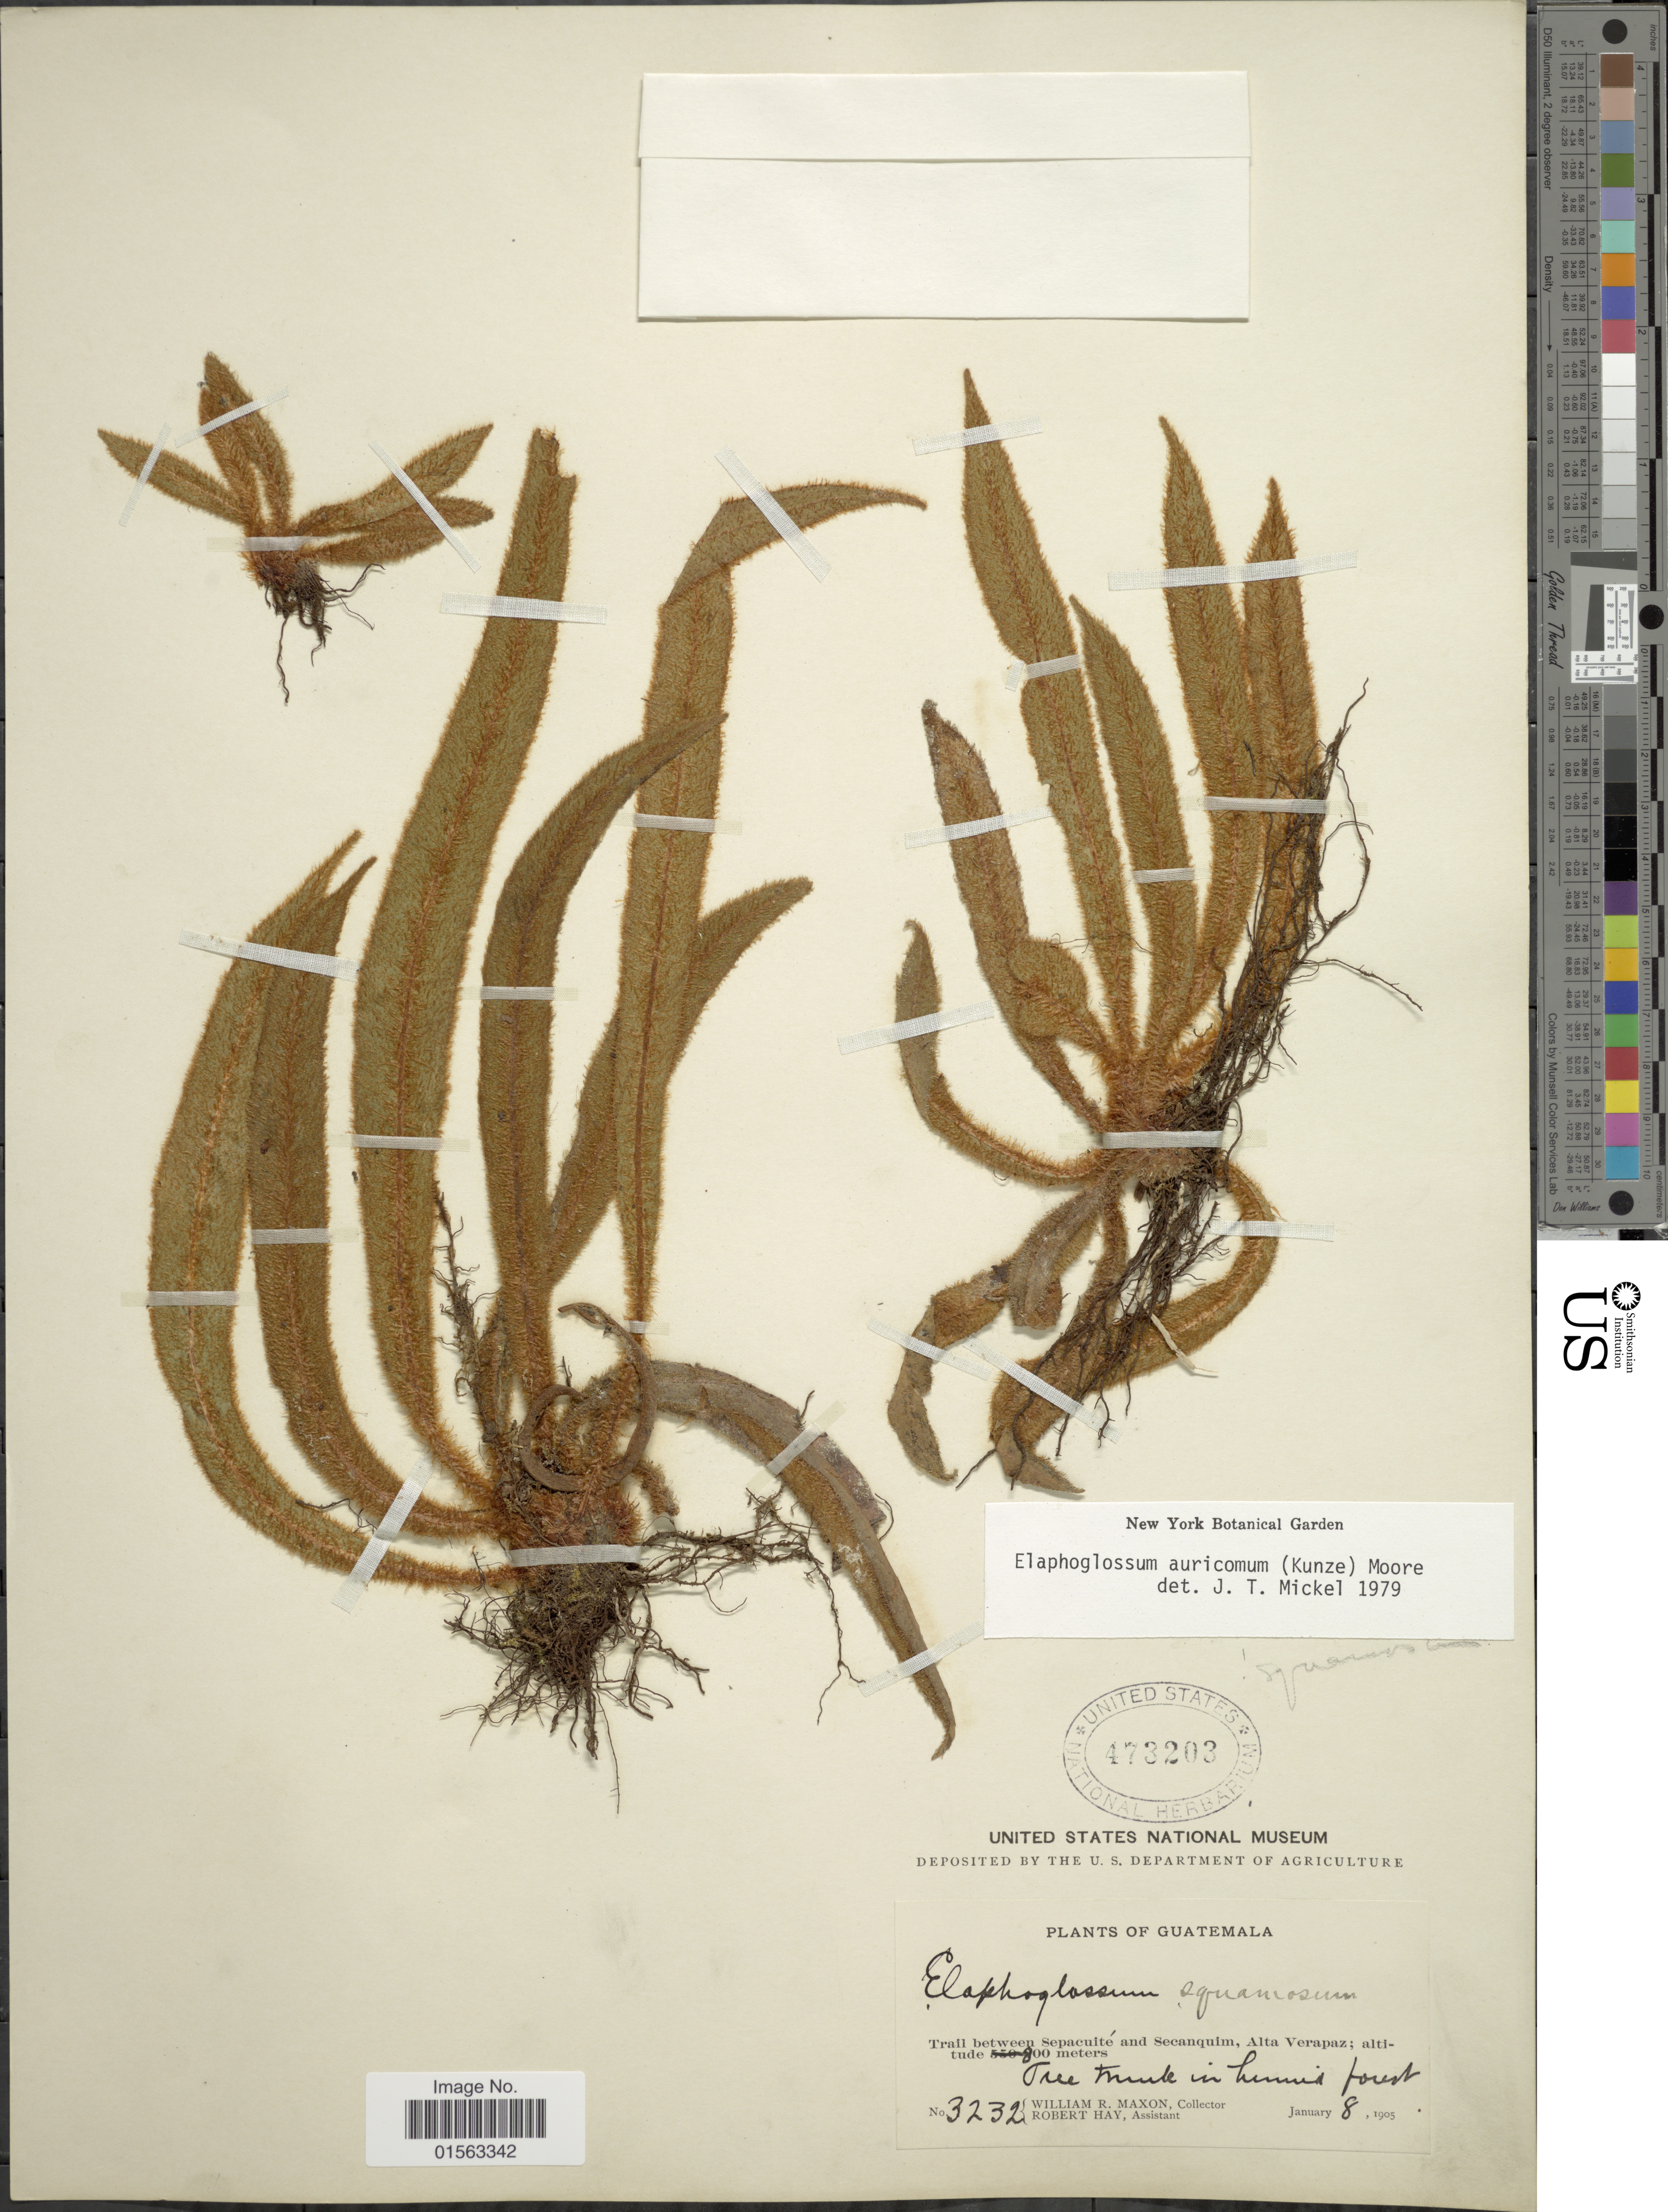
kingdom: Plantae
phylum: Tracheophyta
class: Polypodiopsida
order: Polypodiales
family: Dryopteridaceae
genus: Elaphoglossum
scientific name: Elaphoglossum auricomum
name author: (Kunze) T. Moore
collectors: W. R. Maxon & R. H. Hay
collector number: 3232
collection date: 1905-01-08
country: Guatemala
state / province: Alta Verapaz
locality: Trail between Sepacuite and Secanquim, Alta Verapaz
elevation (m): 800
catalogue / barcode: US 473203